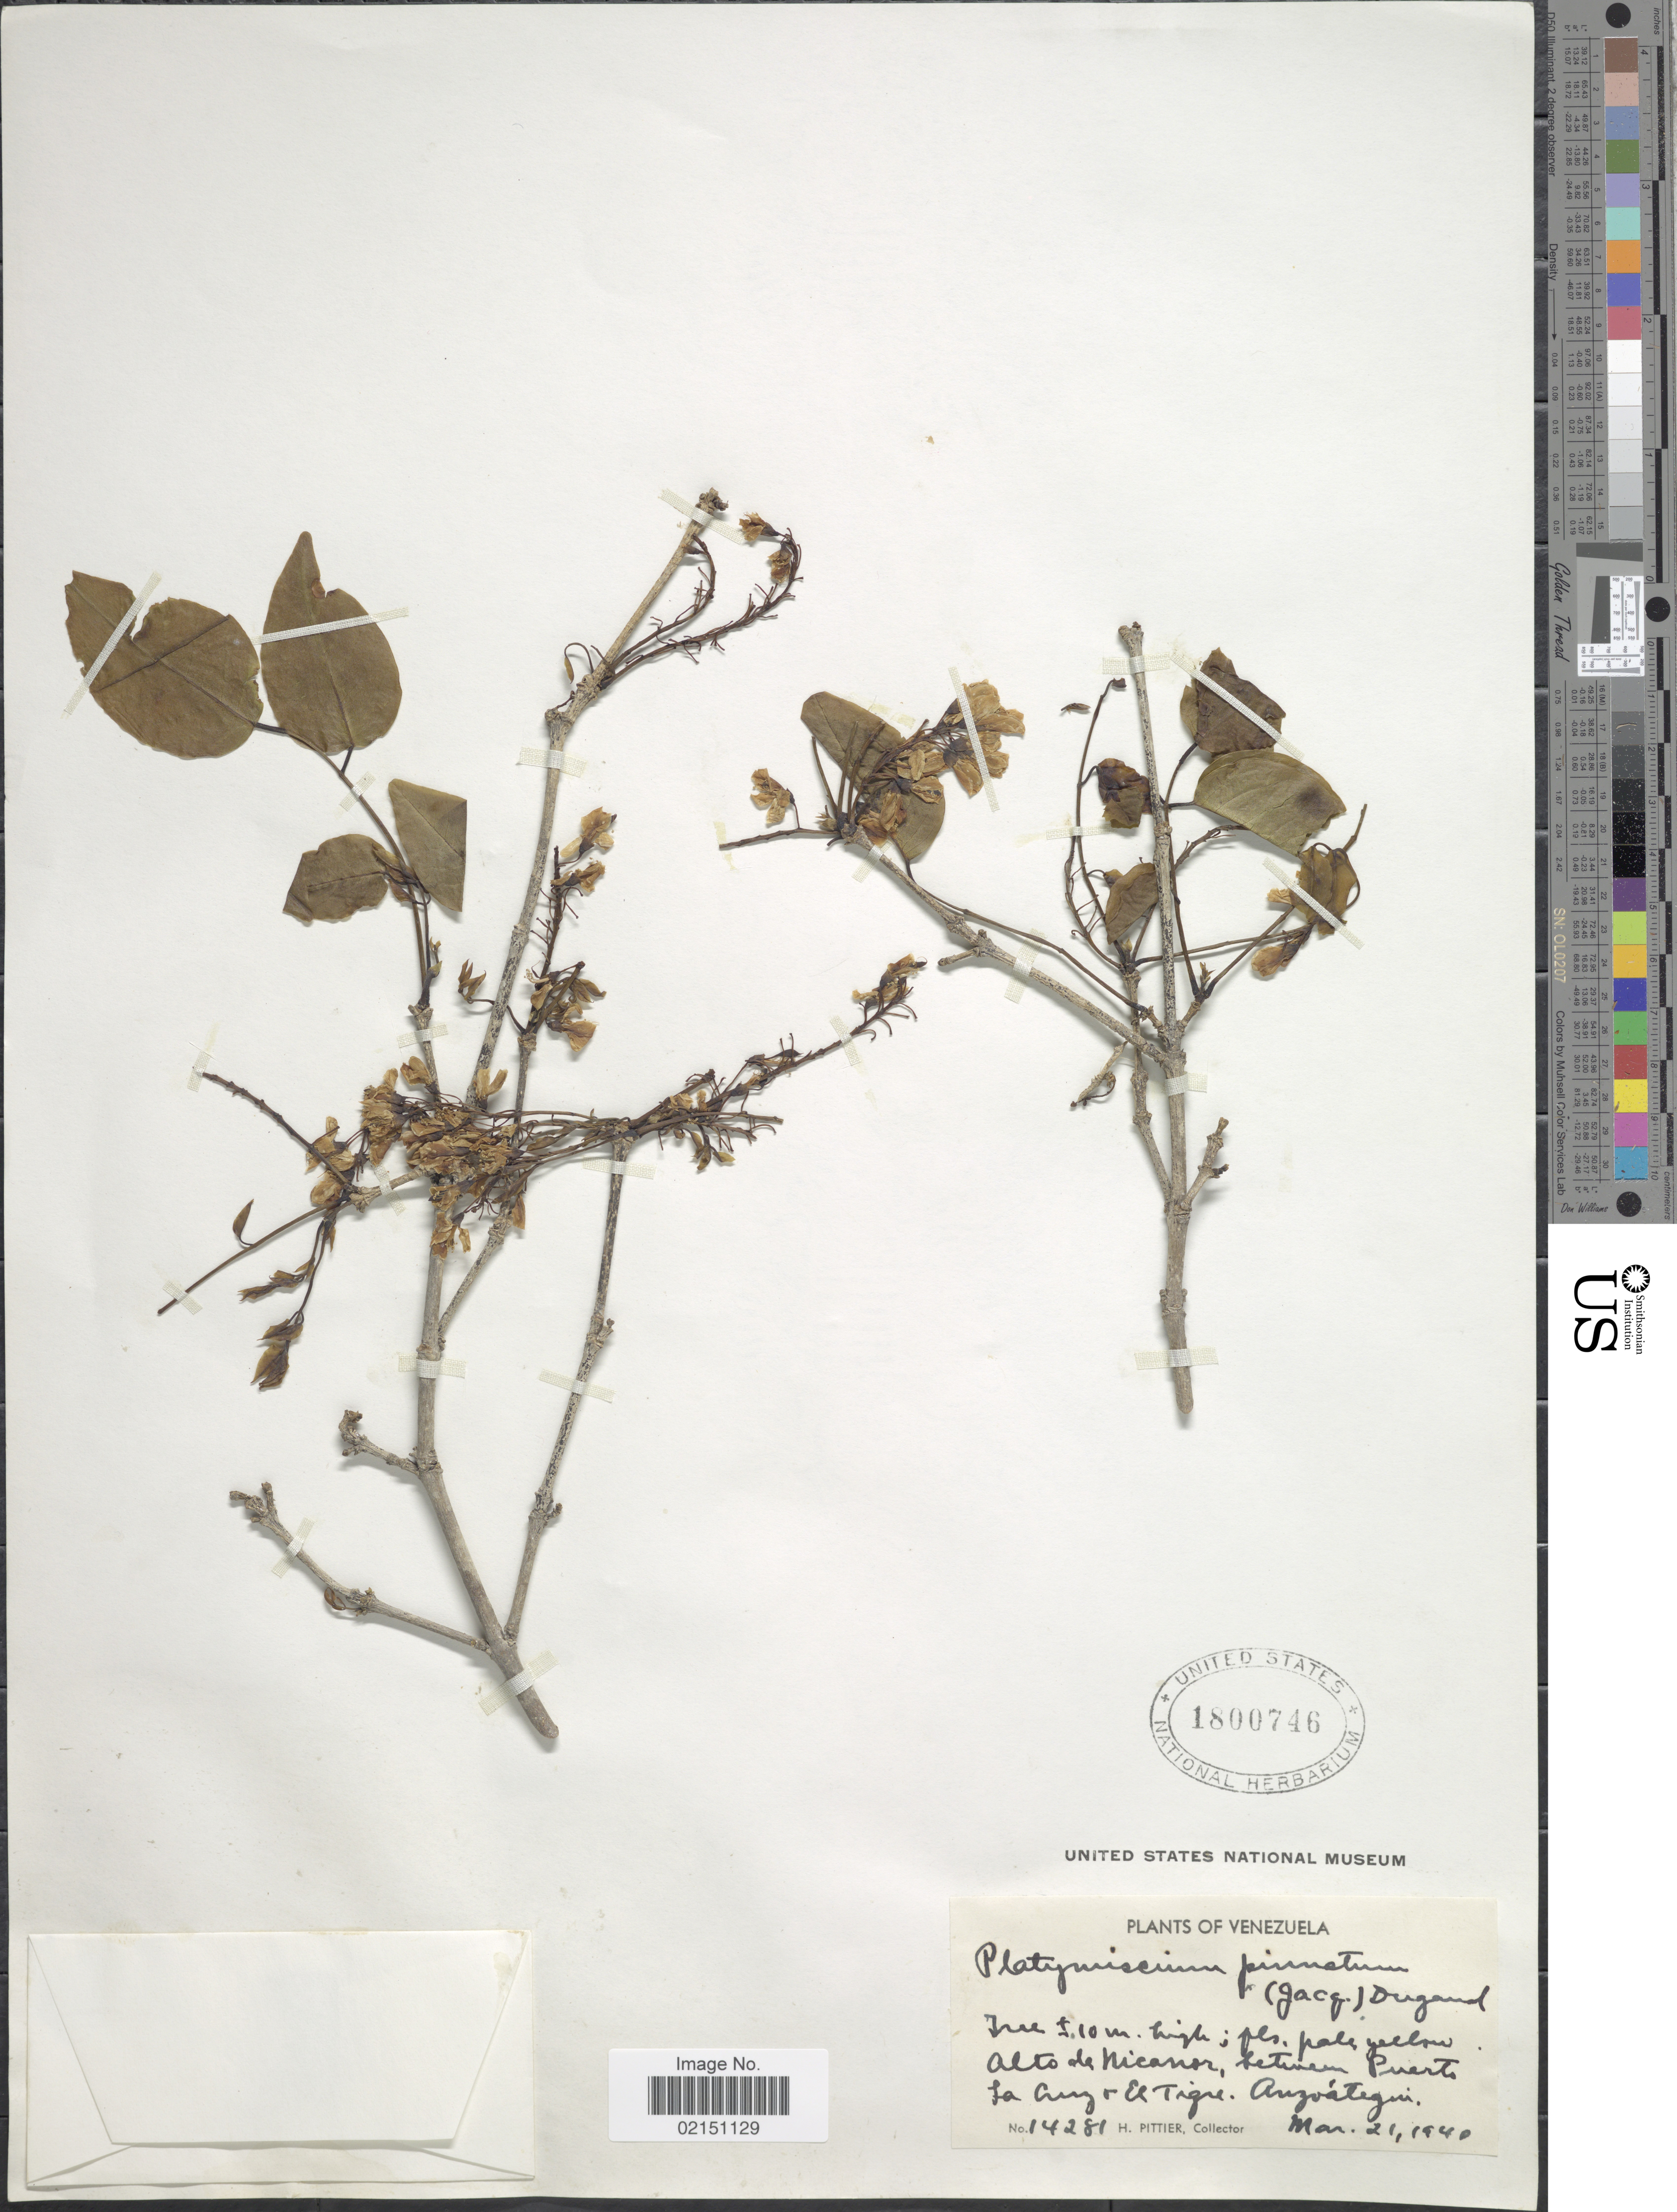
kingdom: Plantae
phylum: Tracheophyta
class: Magnoliopsida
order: Fabales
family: Fabaceae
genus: Platymiscium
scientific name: Platymiscium pinnatum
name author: (Jacq.) Dugand G.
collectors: H. F. Pittier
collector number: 14281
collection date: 1940-03-21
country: Venezuela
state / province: Anzoategui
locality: Alto de Nicanor, between Puerto La Cruz + El Tigre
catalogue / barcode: US 1800746